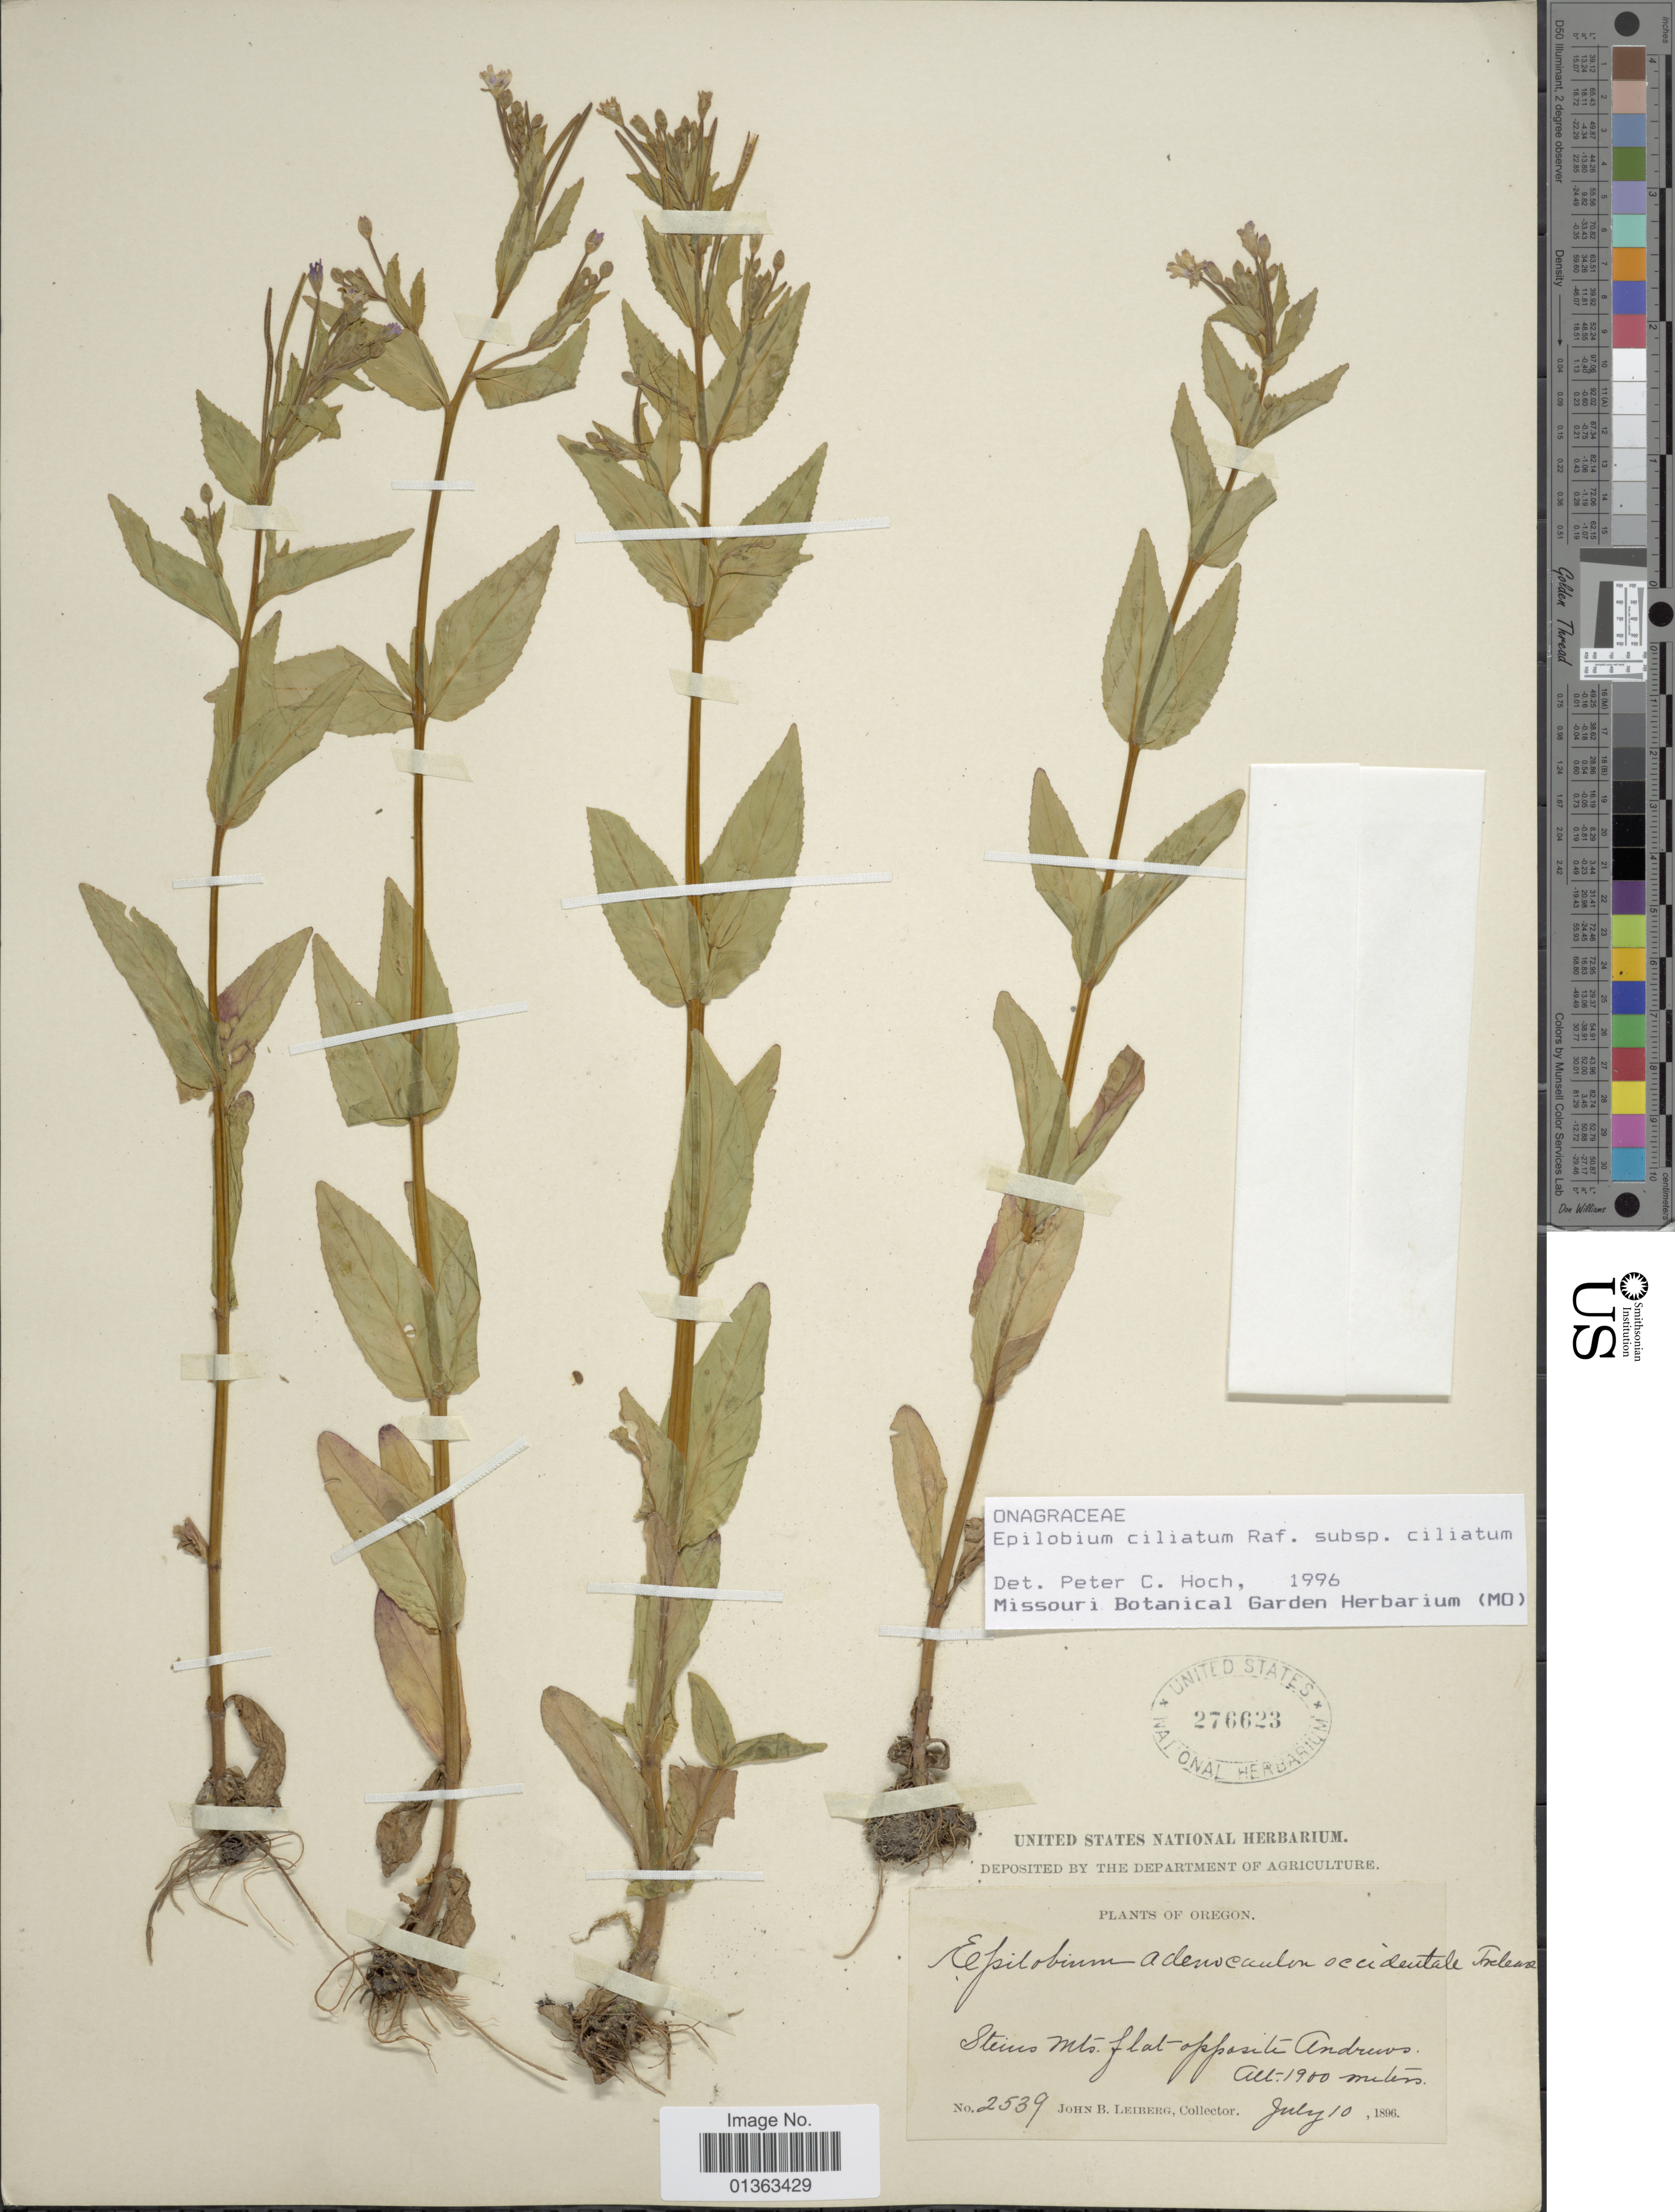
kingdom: Plantae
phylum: Tracheophyta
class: Magnoliopsida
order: Myrtales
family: Onagraceae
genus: Epilobium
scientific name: Epilobium ciliatum subsp. ciliatum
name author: Raf.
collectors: J. B. Leiberg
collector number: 2539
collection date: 1896-07-10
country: United States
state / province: Oregon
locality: Steins Mts. [Steens Mts.] flat opposite Andrews.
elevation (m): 1900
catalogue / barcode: US 276623